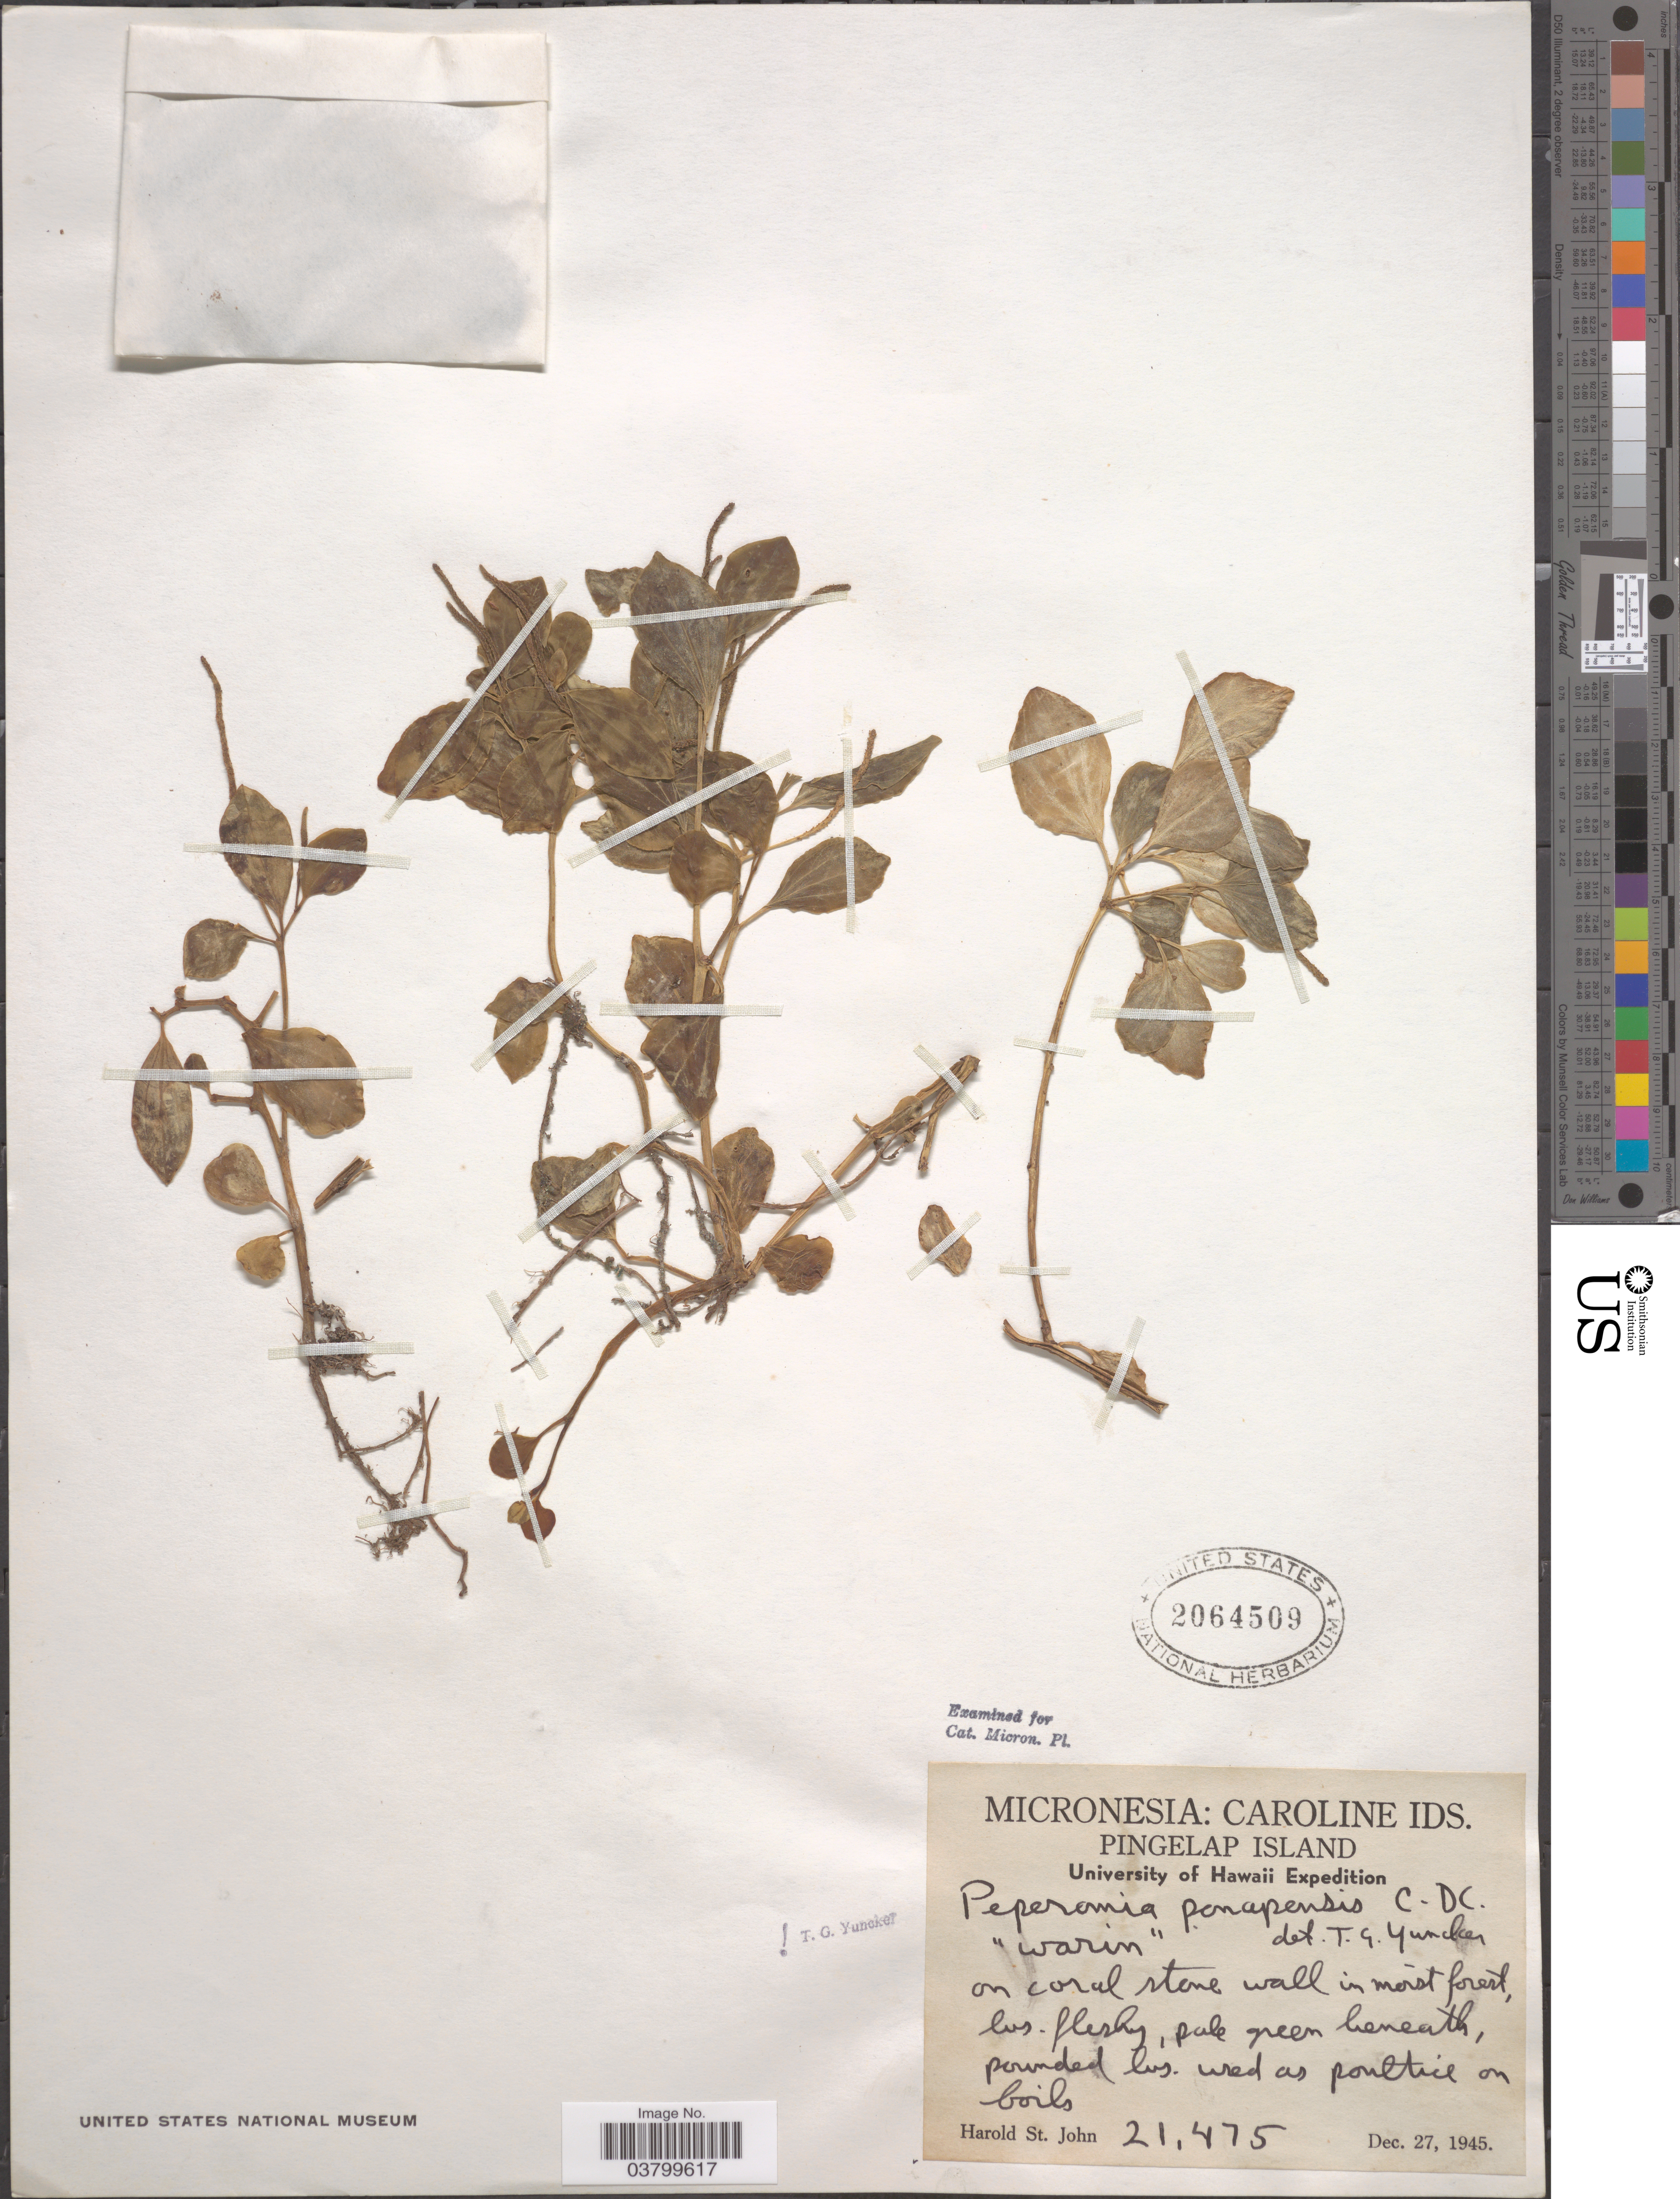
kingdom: Plantae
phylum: Tracheophyta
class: Magnoliopsida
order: Piperales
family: Piperaceae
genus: Peperomia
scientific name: Peperomia ponapensis var. ponapensis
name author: C. DC.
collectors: H. St. John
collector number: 21475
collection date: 1945-12-27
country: Micronesia, Federated States of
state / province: Pohnpei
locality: Caroline Ids. Pingelap Island.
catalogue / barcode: US 2064509